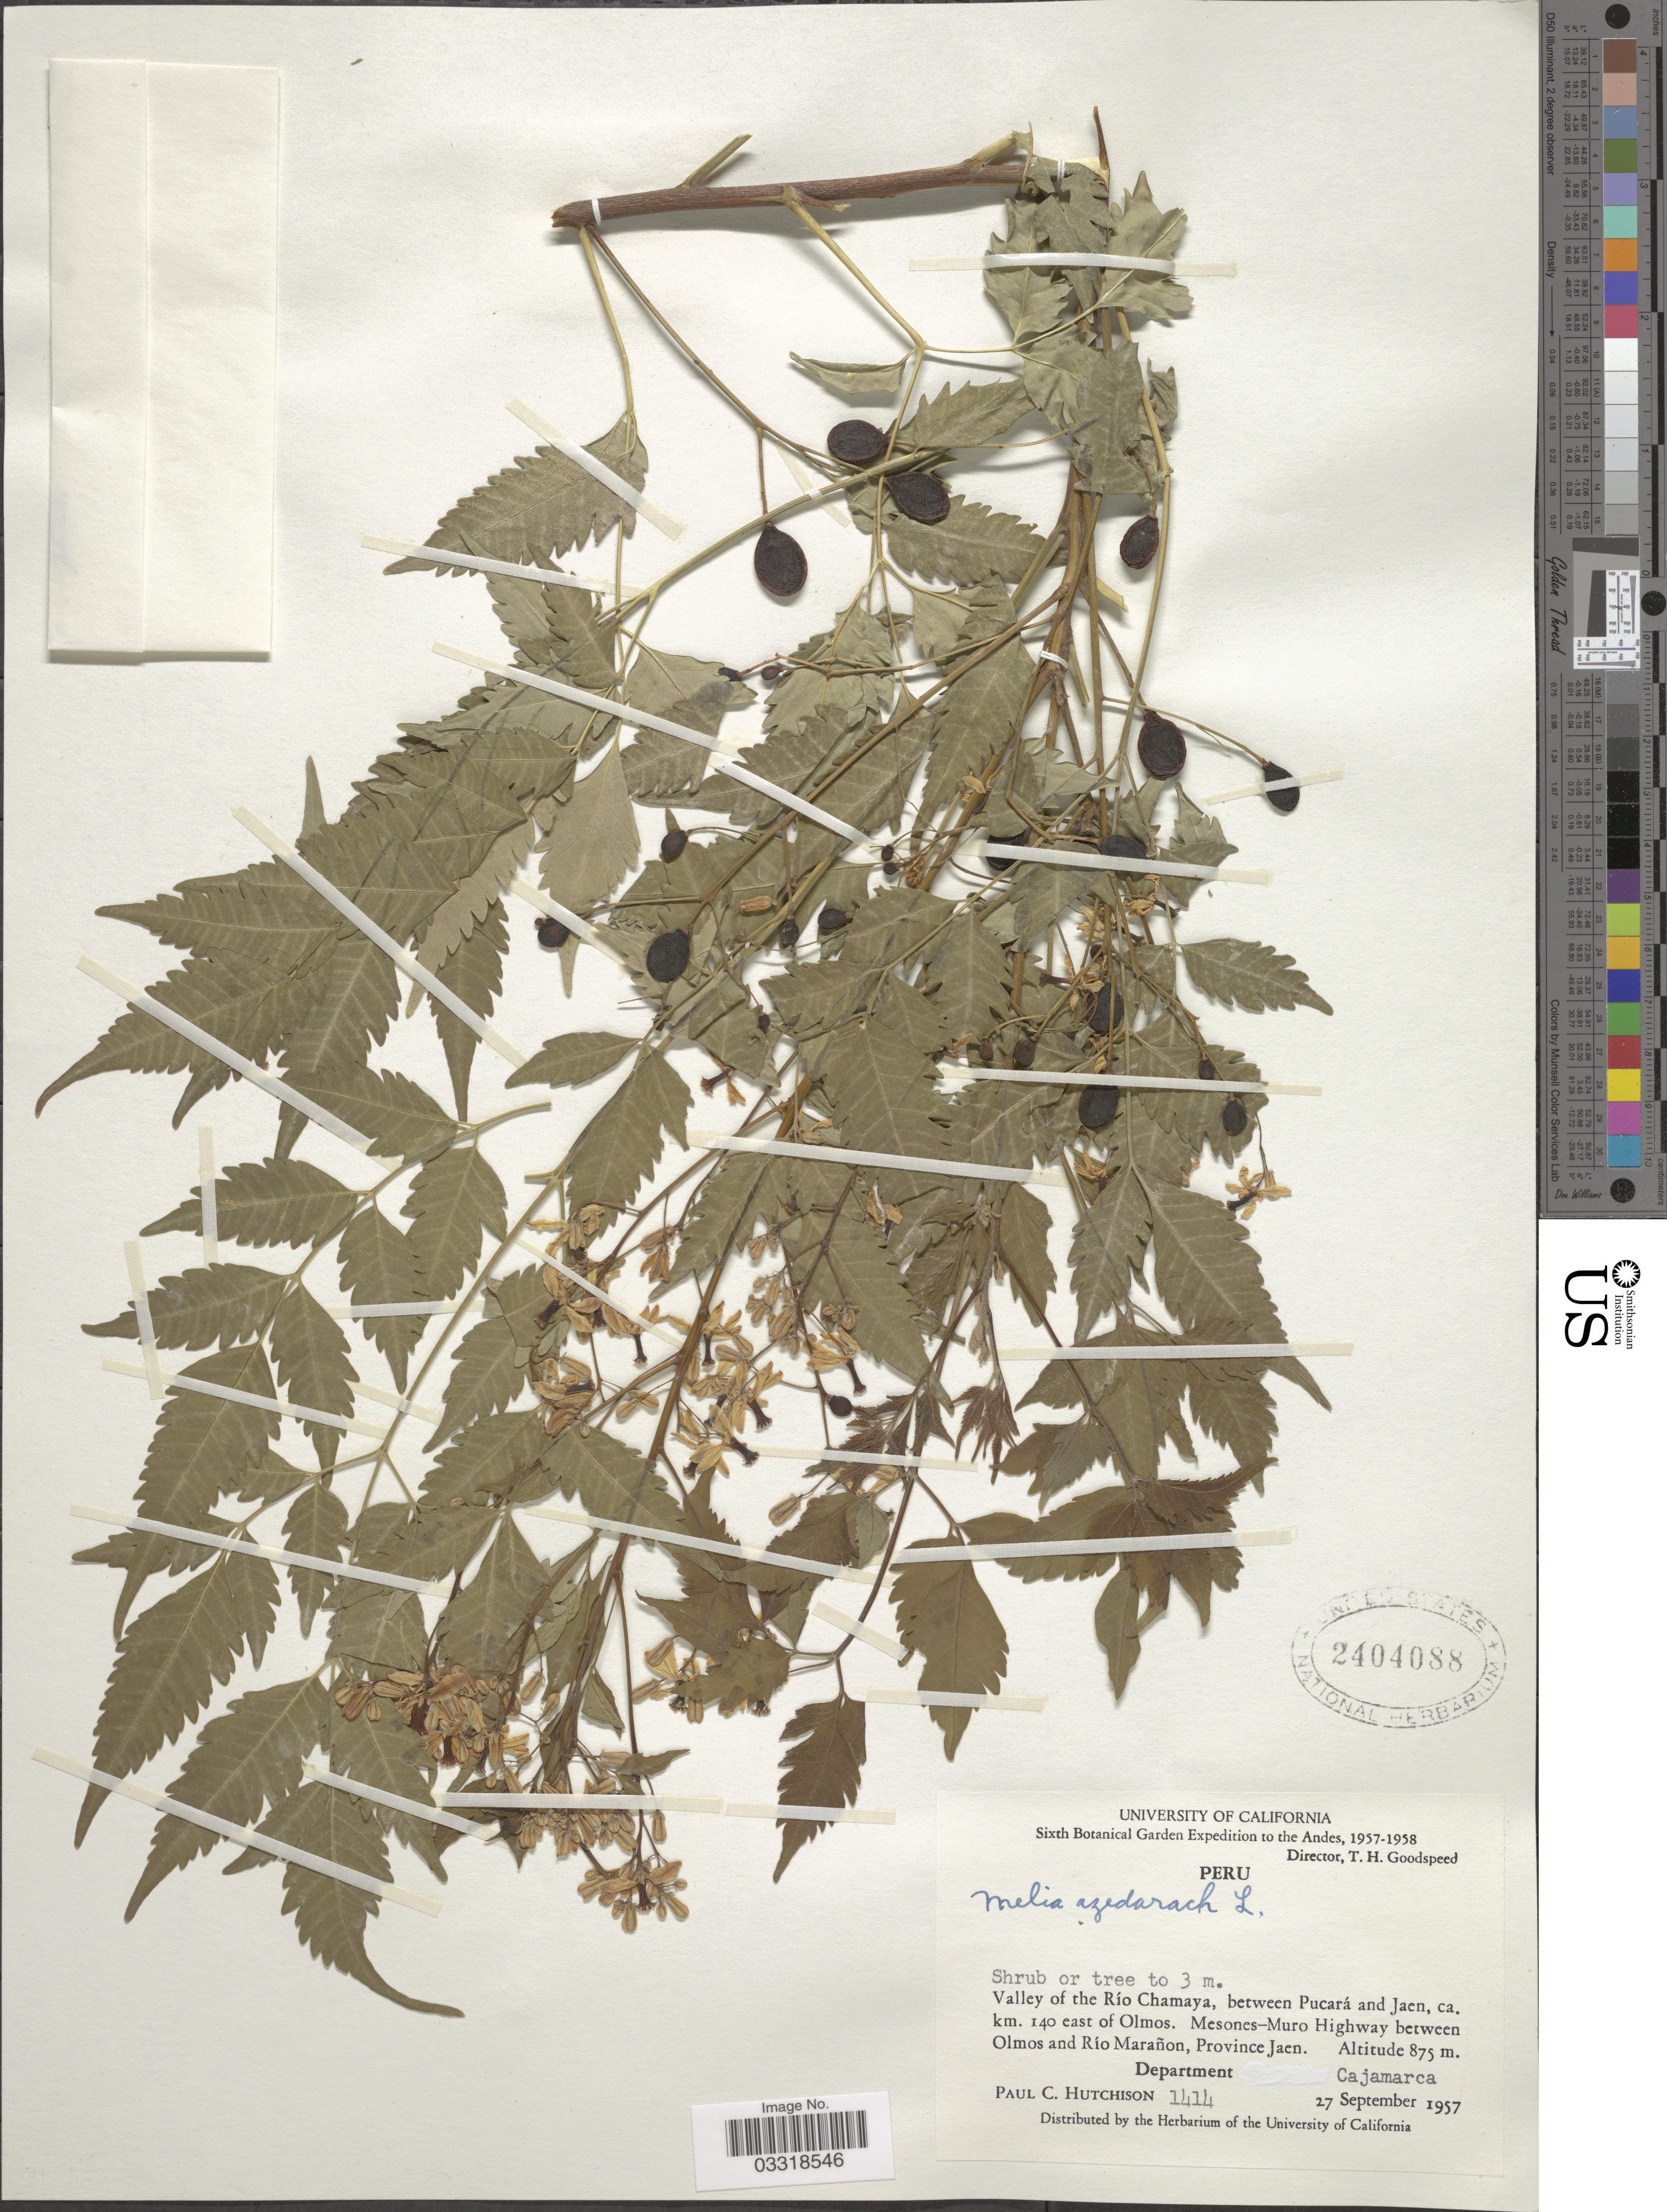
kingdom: Plantae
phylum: Tracheophyta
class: Magnoliopsida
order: Sapindales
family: Meliaceae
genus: Melia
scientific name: Melia azedarach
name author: L.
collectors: P. C. Hutchison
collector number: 1414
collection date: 1957-09-27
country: Peru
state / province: Cajamarca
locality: The Andes. Valley of the Río Chamaya, between Pucará and Jaen, ca. km. 140 east of Olmos. Mesones-Muro Highway between Olmos and Río Marañon, Province Jaen. Department Cajamarca.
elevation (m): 875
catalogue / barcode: US 2404088